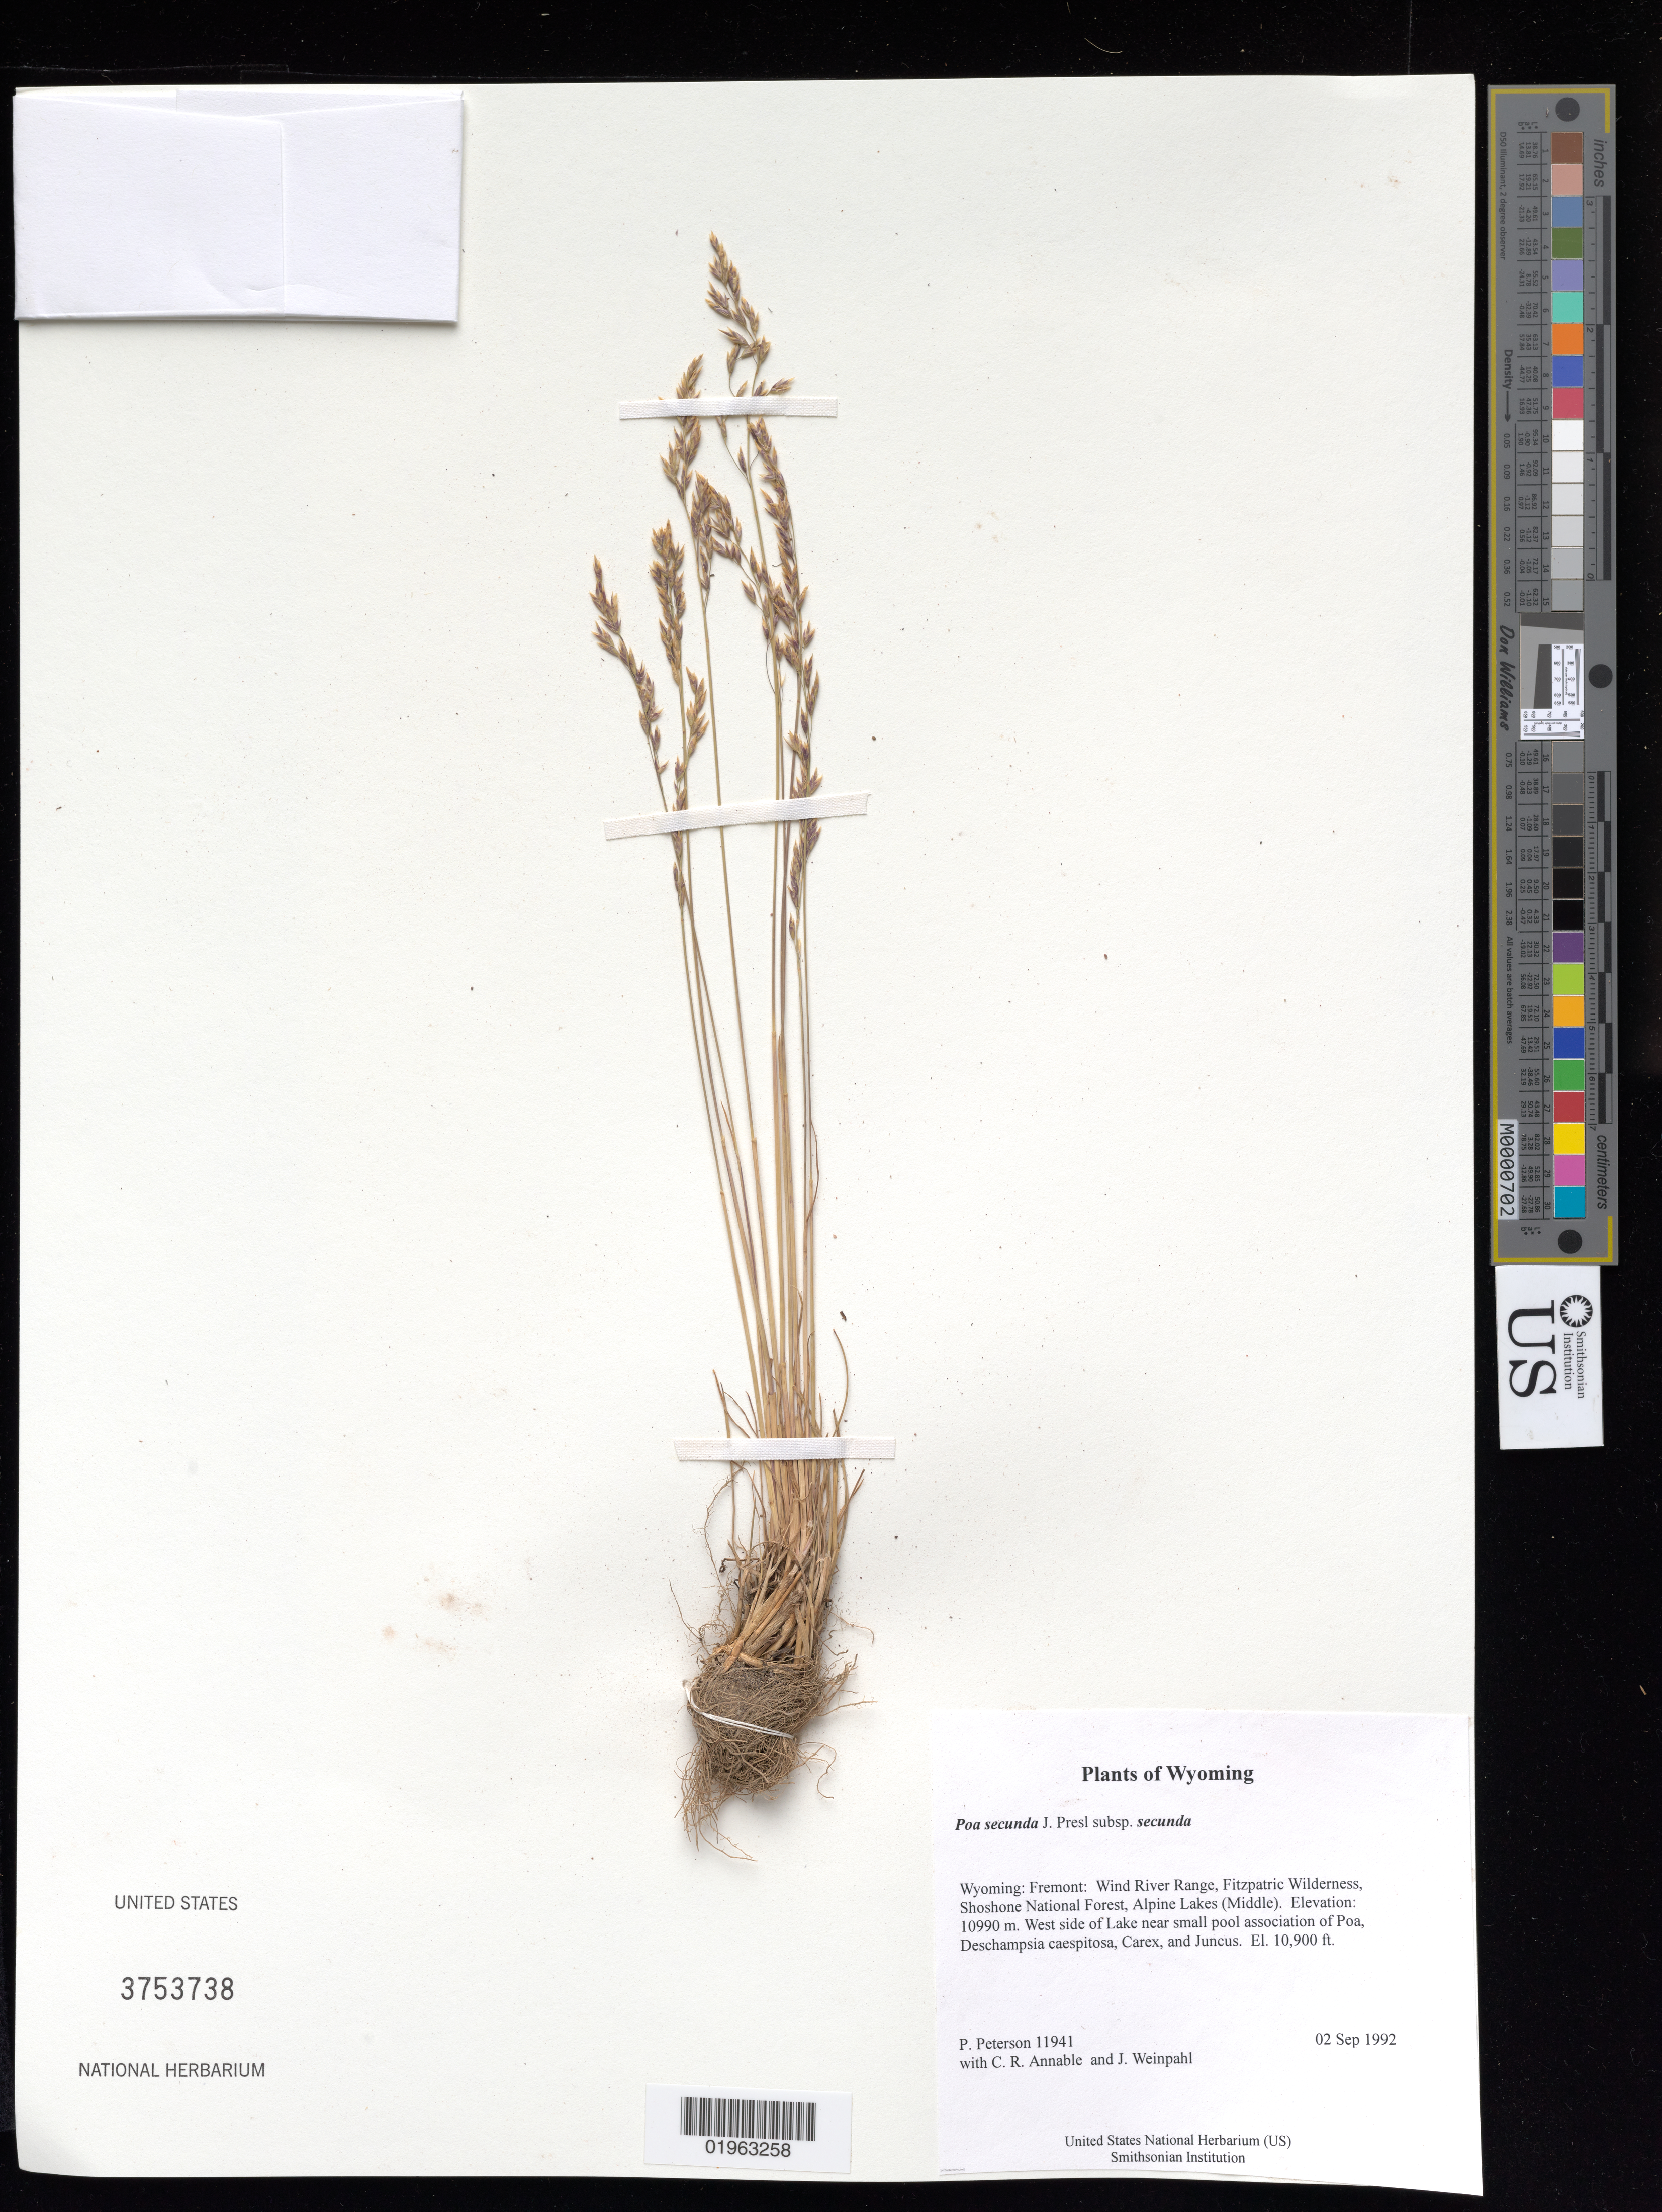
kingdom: Plantae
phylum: Tracheophyta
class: Liliopsida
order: Poales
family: Poaceae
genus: Poa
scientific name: Poa secunda subsp. secunda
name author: J. Presl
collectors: P. M. Peterson, C. R. Annable & J. Weinpahl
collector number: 11941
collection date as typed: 02 Sep 1992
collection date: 1992-09-02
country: United States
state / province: Wyoming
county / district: Fremont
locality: Wind River Range, Fitzpatric Wilderness, Shoshone National Forest, Alpine Lakes (Middle).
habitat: West side of Lake near small pool association of Poa, Deschampsia caespitosa, Carex, and Juncus. El. 10,900 ft.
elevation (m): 10990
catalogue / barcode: US 3753738